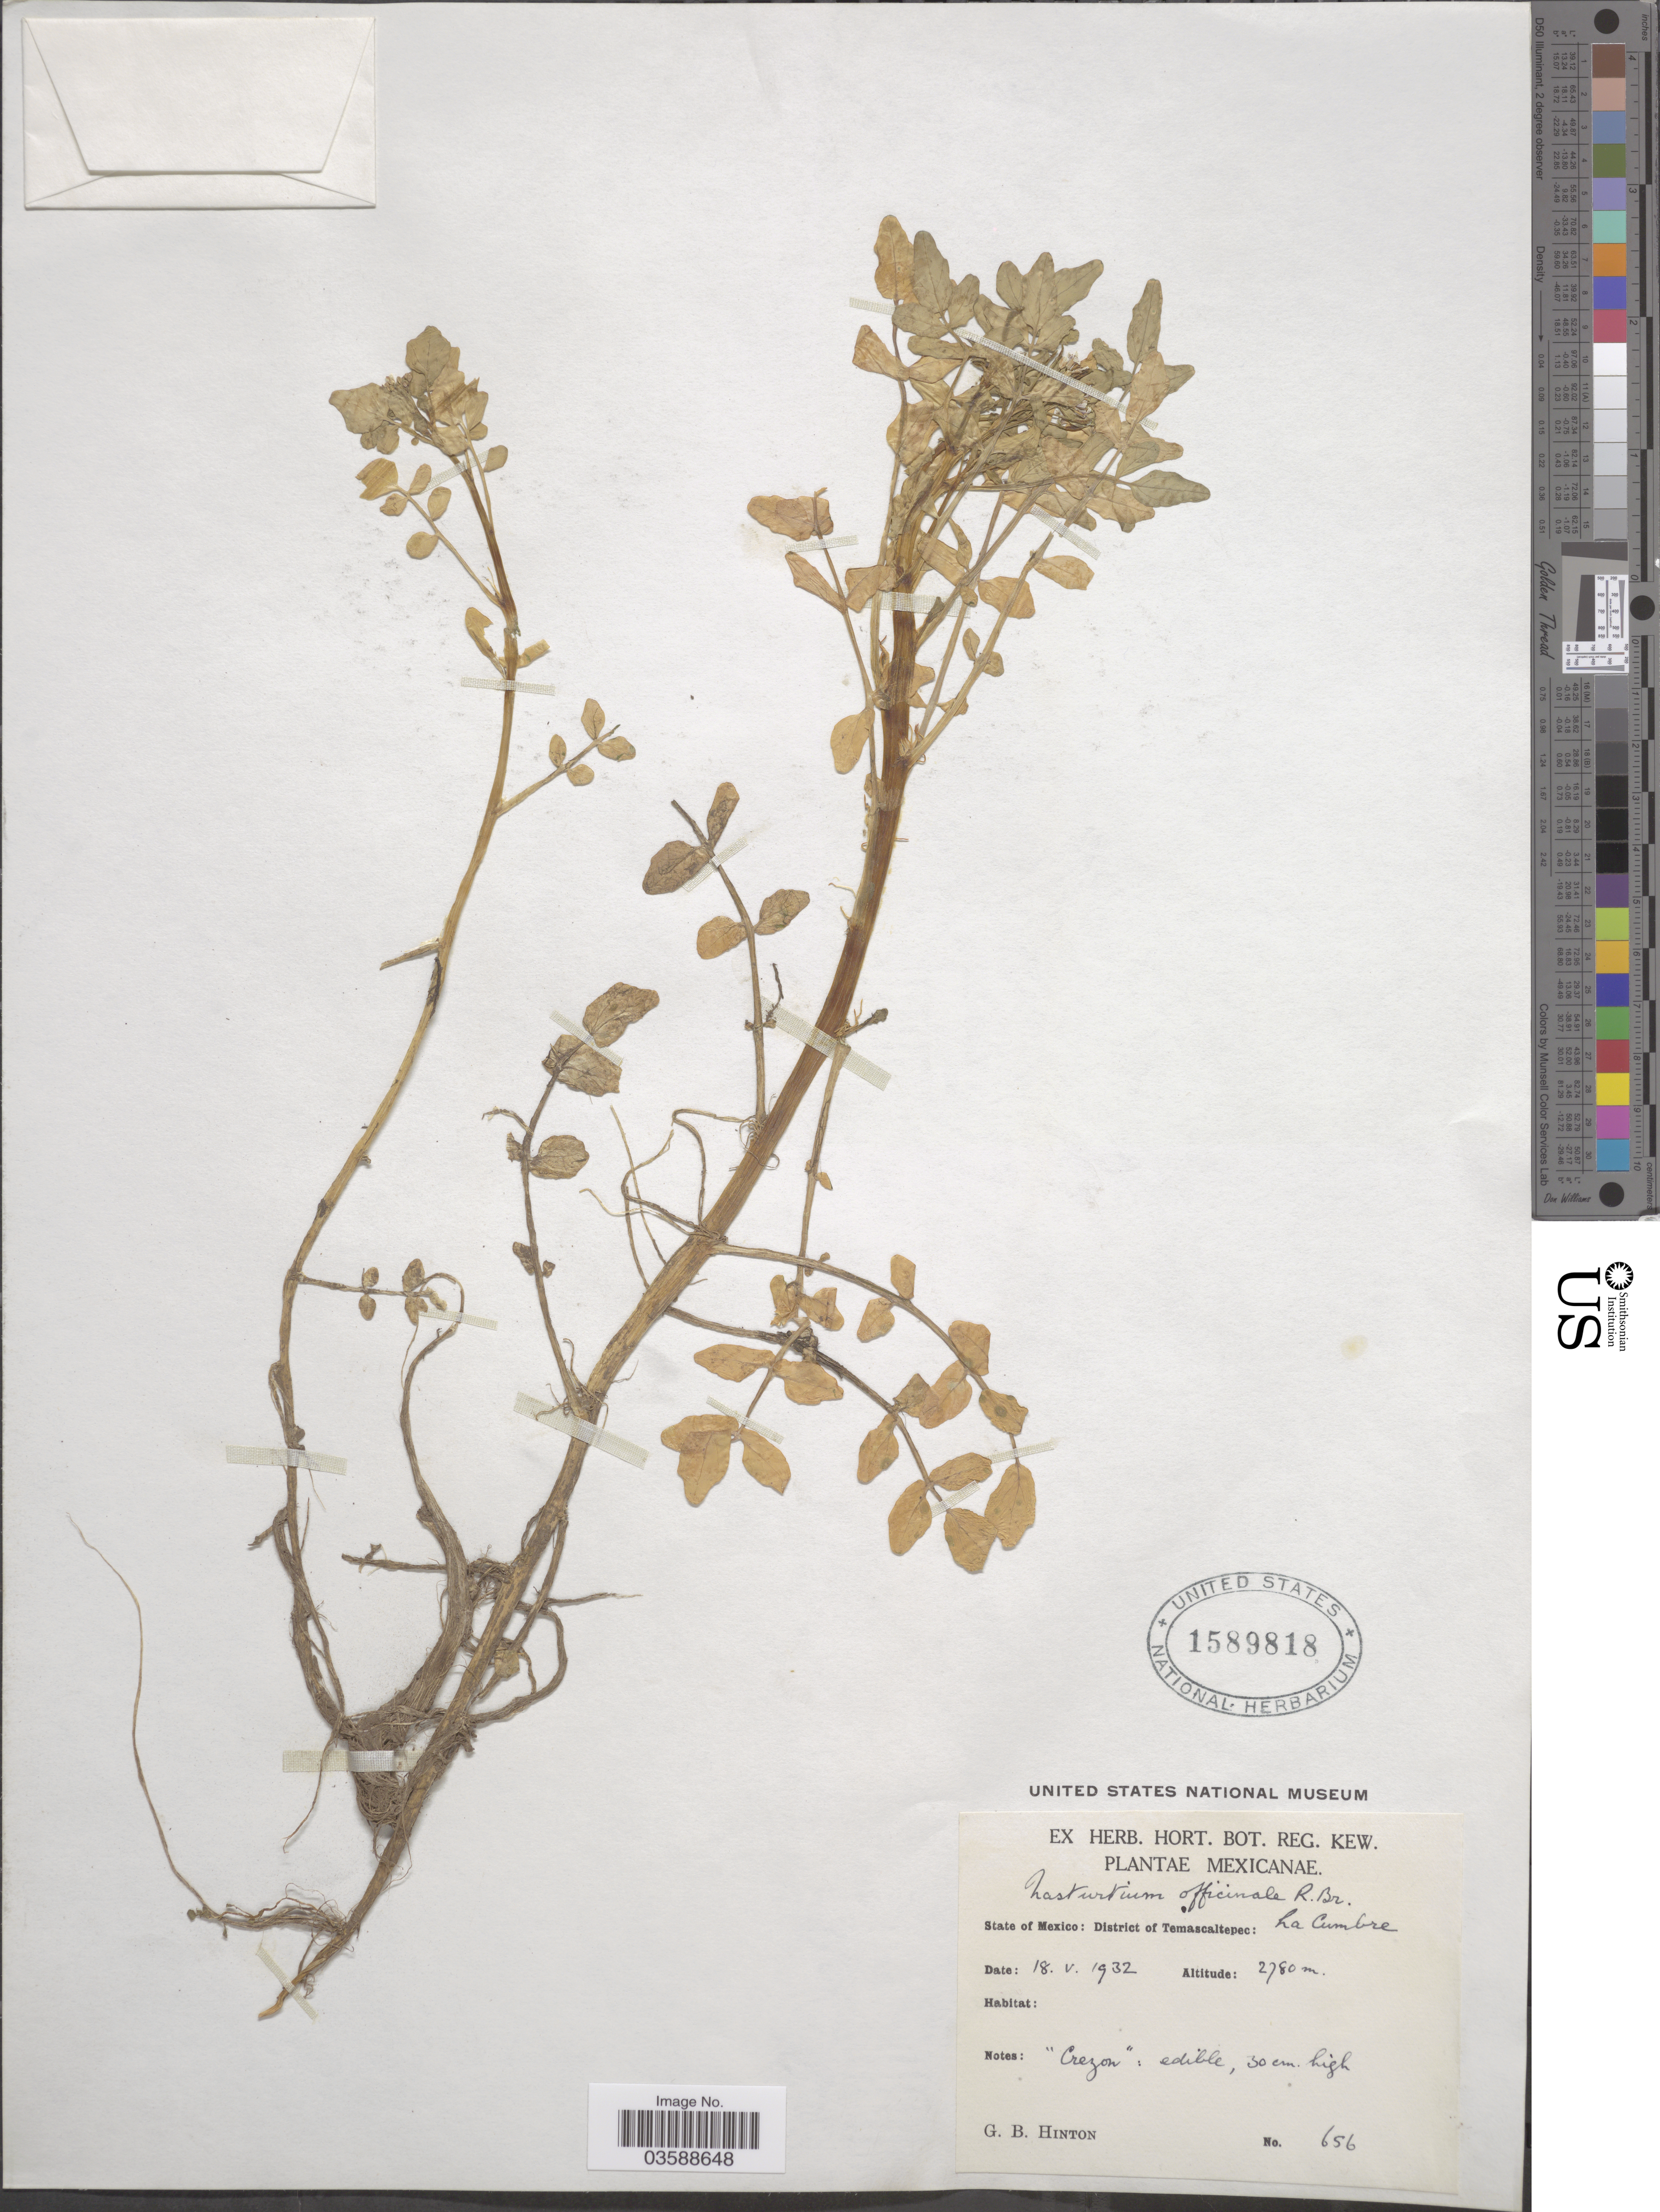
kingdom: Plantae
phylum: Tracheophyta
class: Magnoliopsida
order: Brassicales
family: Brassicaceae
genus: Nasturtium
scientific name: Nasturtium officinale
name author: R. Br.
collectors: G. B. Hinton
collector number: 656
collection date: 1932-05-18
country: Mexico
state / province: México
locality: District of Temascaltepec: La Cumbre.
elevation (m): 2780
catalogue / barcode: US 1589818